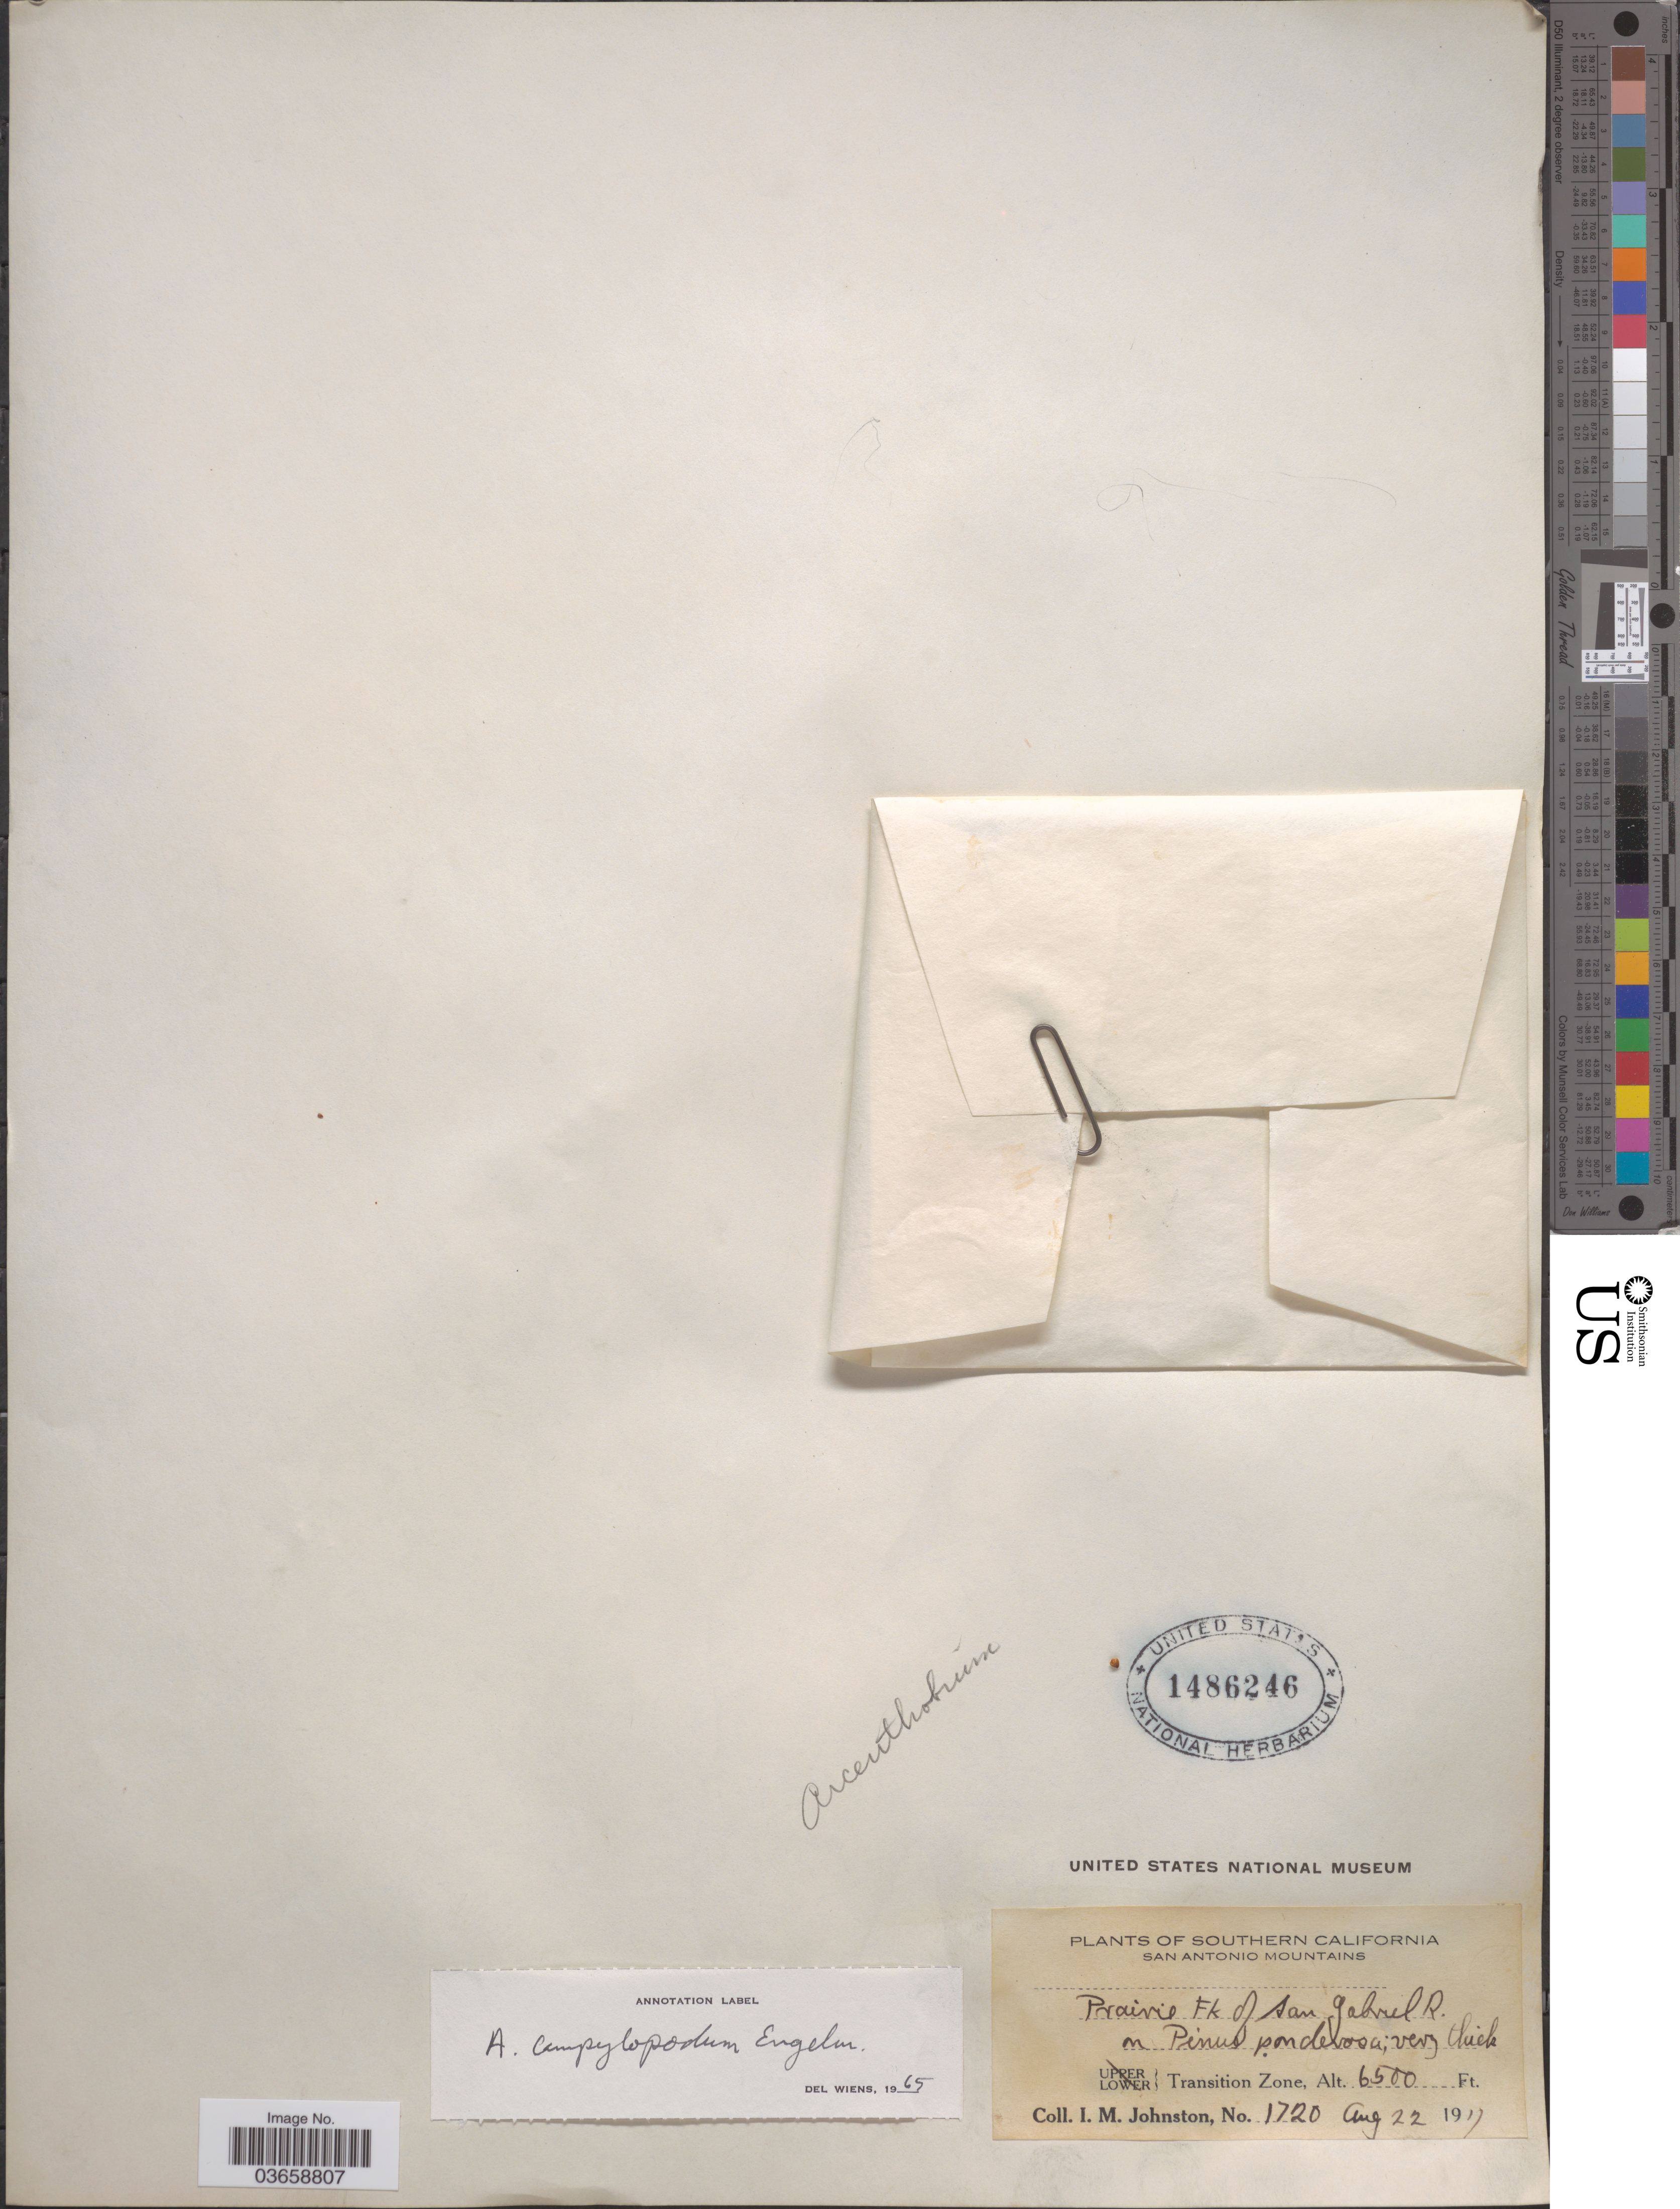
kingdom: Plantae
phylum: Tracheophyta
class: Magnoliopsida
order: Santalales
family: Viscaceae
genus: Arceuthobium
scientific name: Arceuthobium campylopodum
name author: Engelm.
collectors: I.M. Johnston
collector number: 1720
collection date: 1917-08-22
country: United States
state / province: California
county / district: Los Angeles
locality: Southern California. San Antonio Mountains. Transition Zone.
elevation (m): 1981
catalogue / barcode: US 1486246